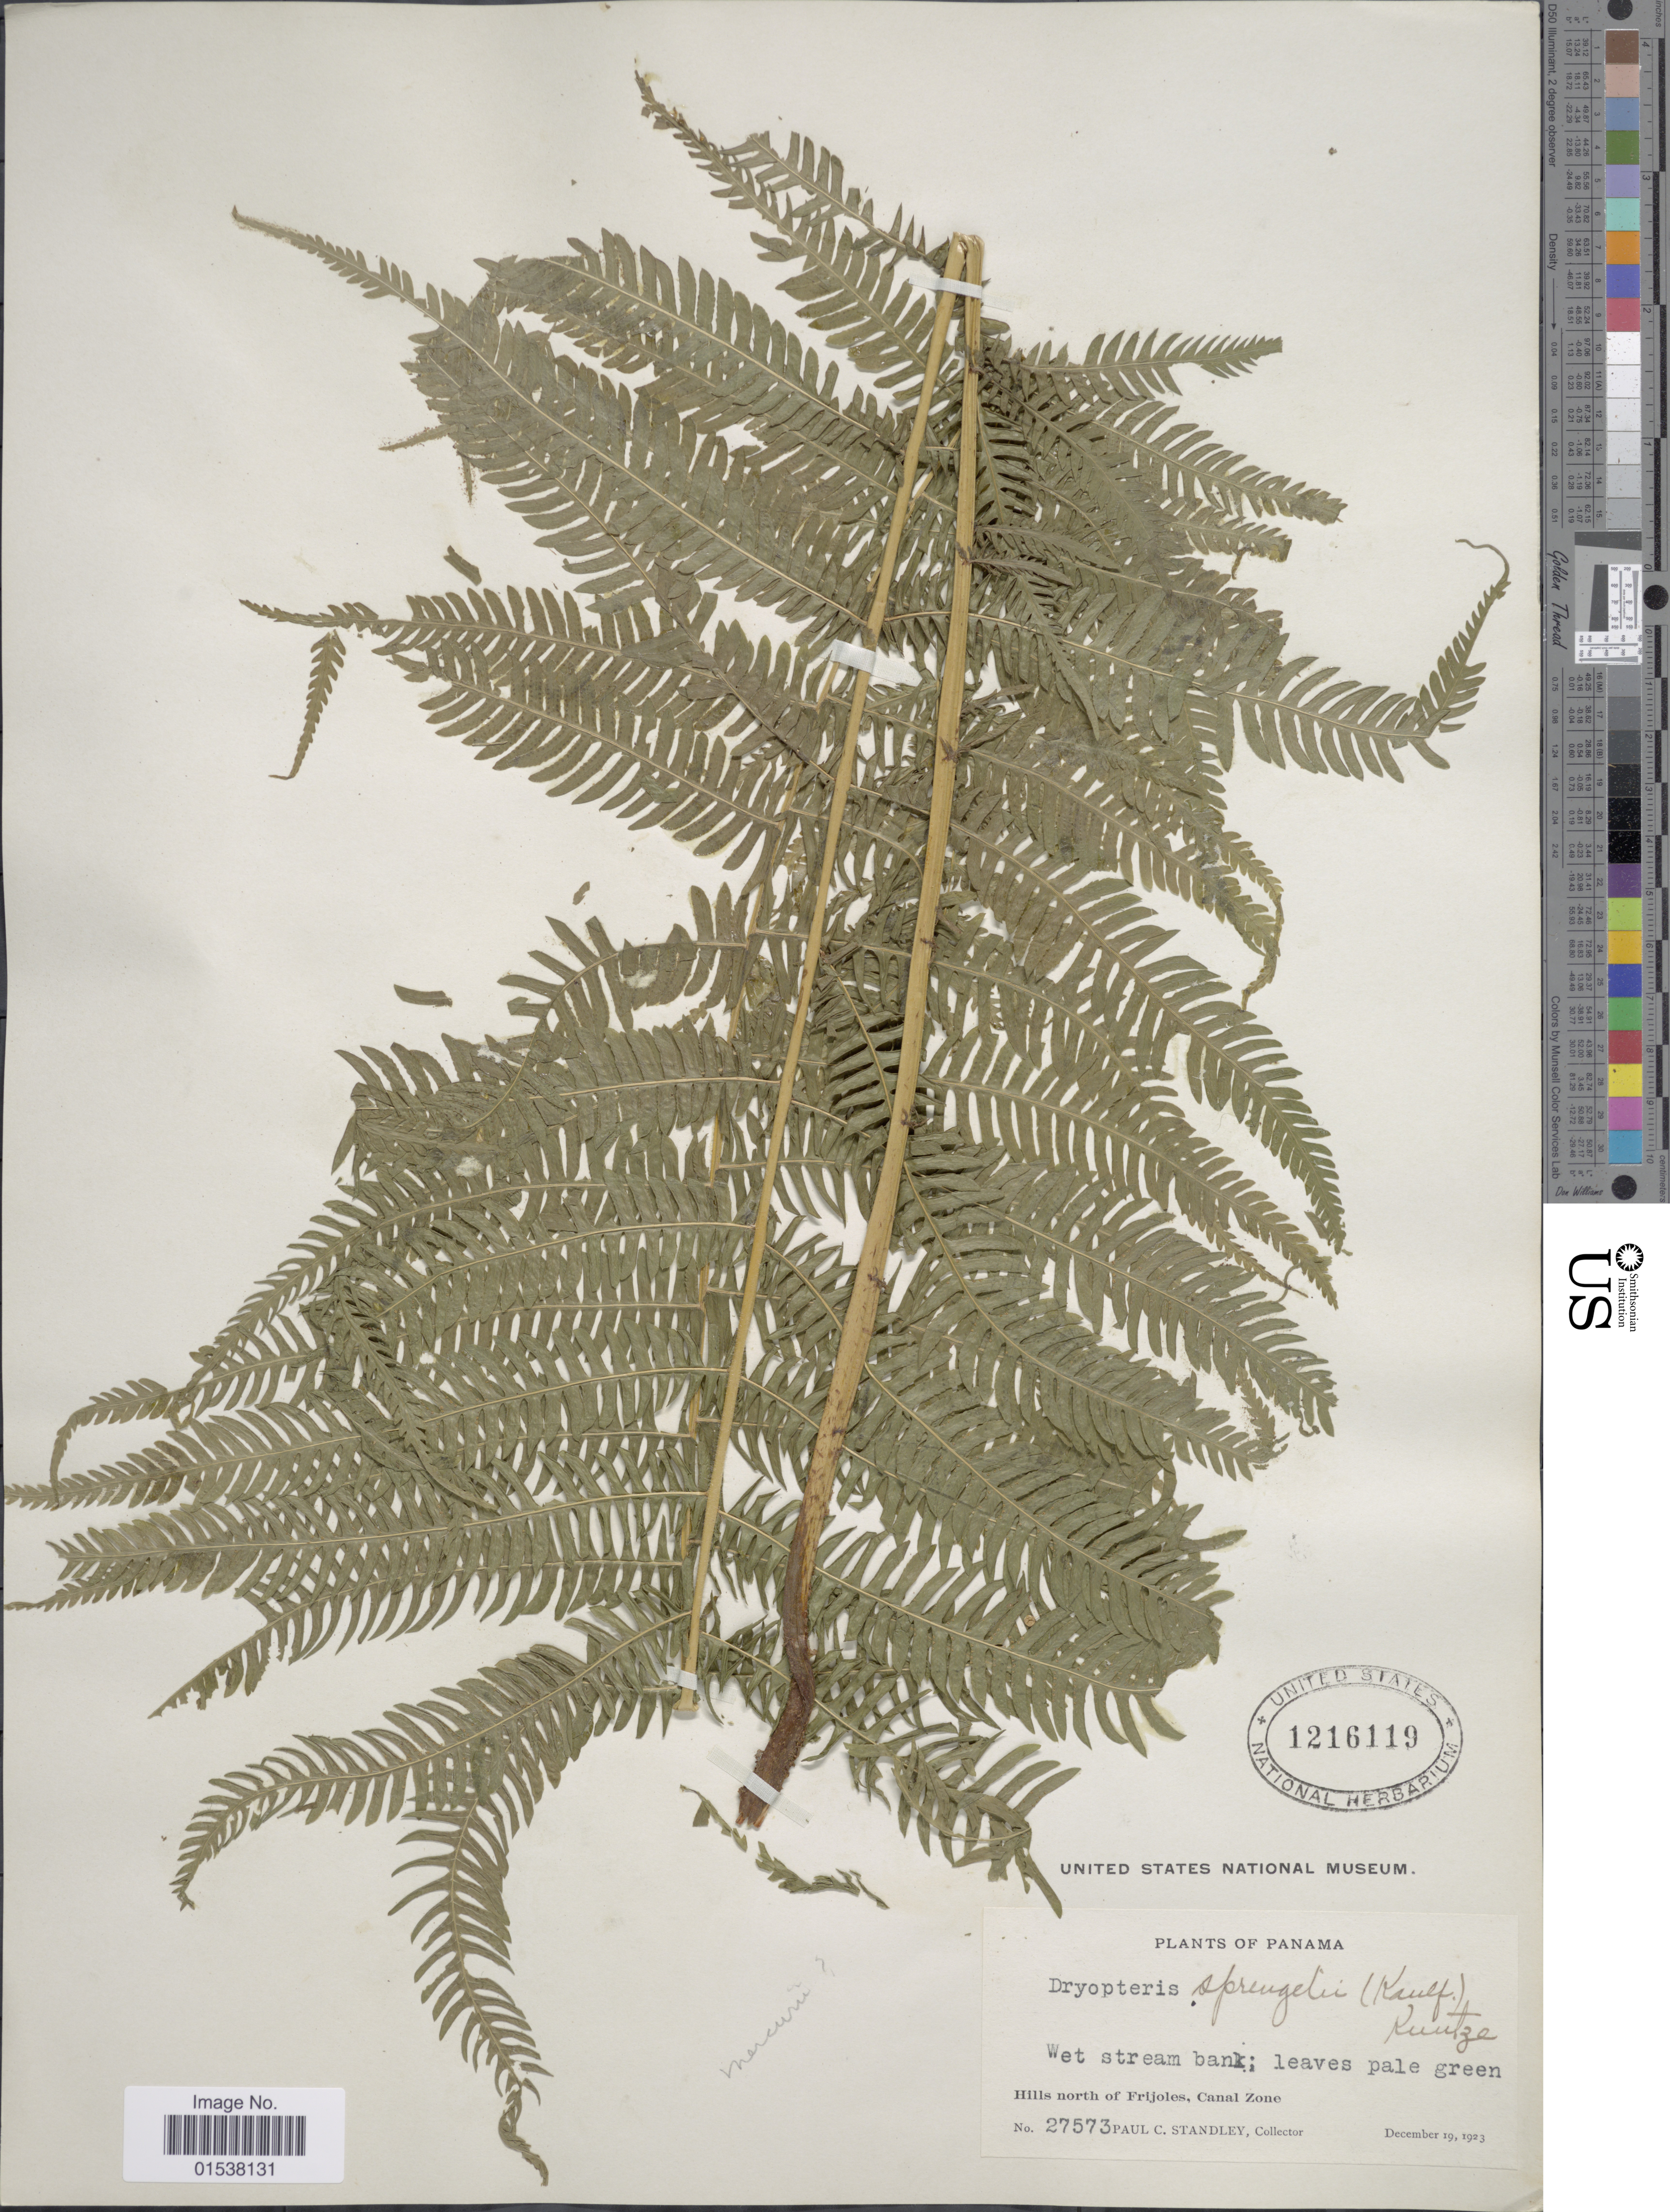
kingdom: Plantae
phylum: Tracheophyta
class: Polypodiopsida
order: Polypodiales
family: Thelypteridaceae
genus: Amauropelta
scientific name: Amauropelta balbisii (Spreng.) comb. nov., ined. 2015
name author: (Spreng.)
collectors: P. C. Standley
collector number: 27573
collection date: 1923-12-19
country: Panama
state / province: Colón / Panamá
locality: Hills north of Frijoles, Canal Zone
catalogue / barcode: US 1216119